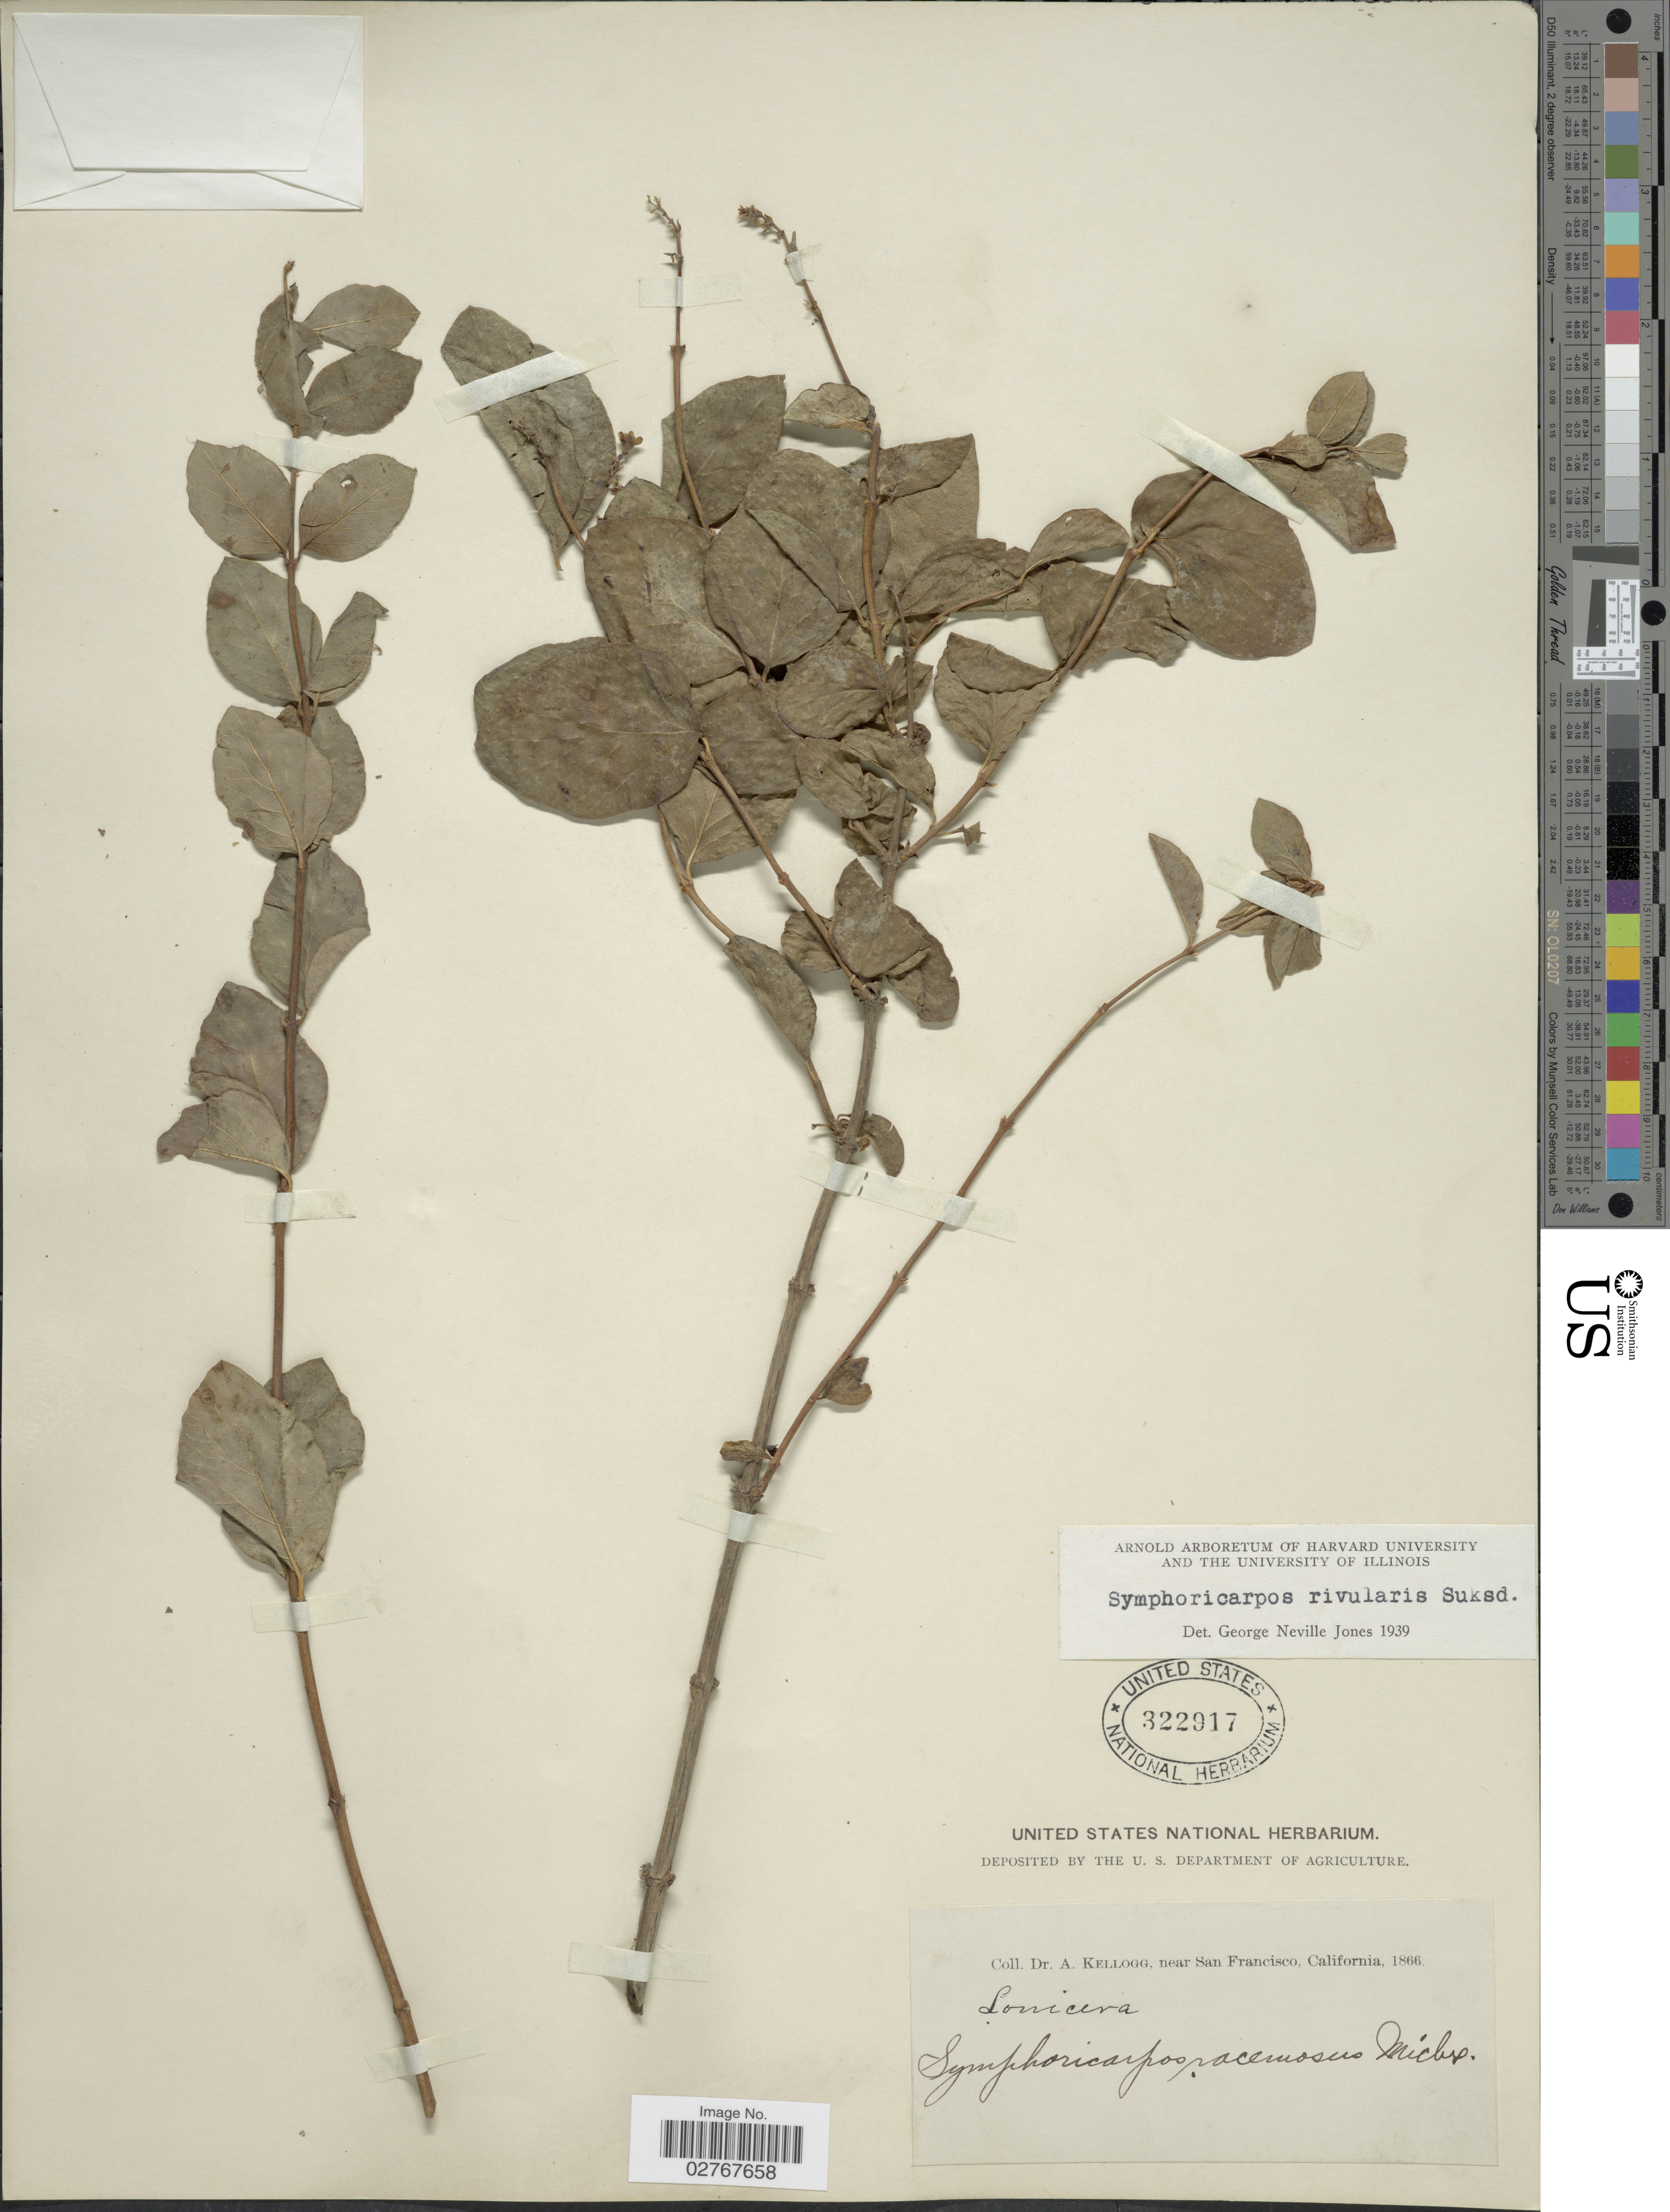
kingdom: Plantae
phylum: Tracheophyta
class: Magnoliopsida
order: Dipsacales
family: Caprifoliaceae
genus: Symphoricarpos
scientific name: Symphoricarpos rivularis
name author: Suksd.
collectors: A. Kellogg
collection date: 1866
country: United States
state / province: California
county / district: San Francisco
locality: Near San Francisco.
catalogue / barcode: US 322917